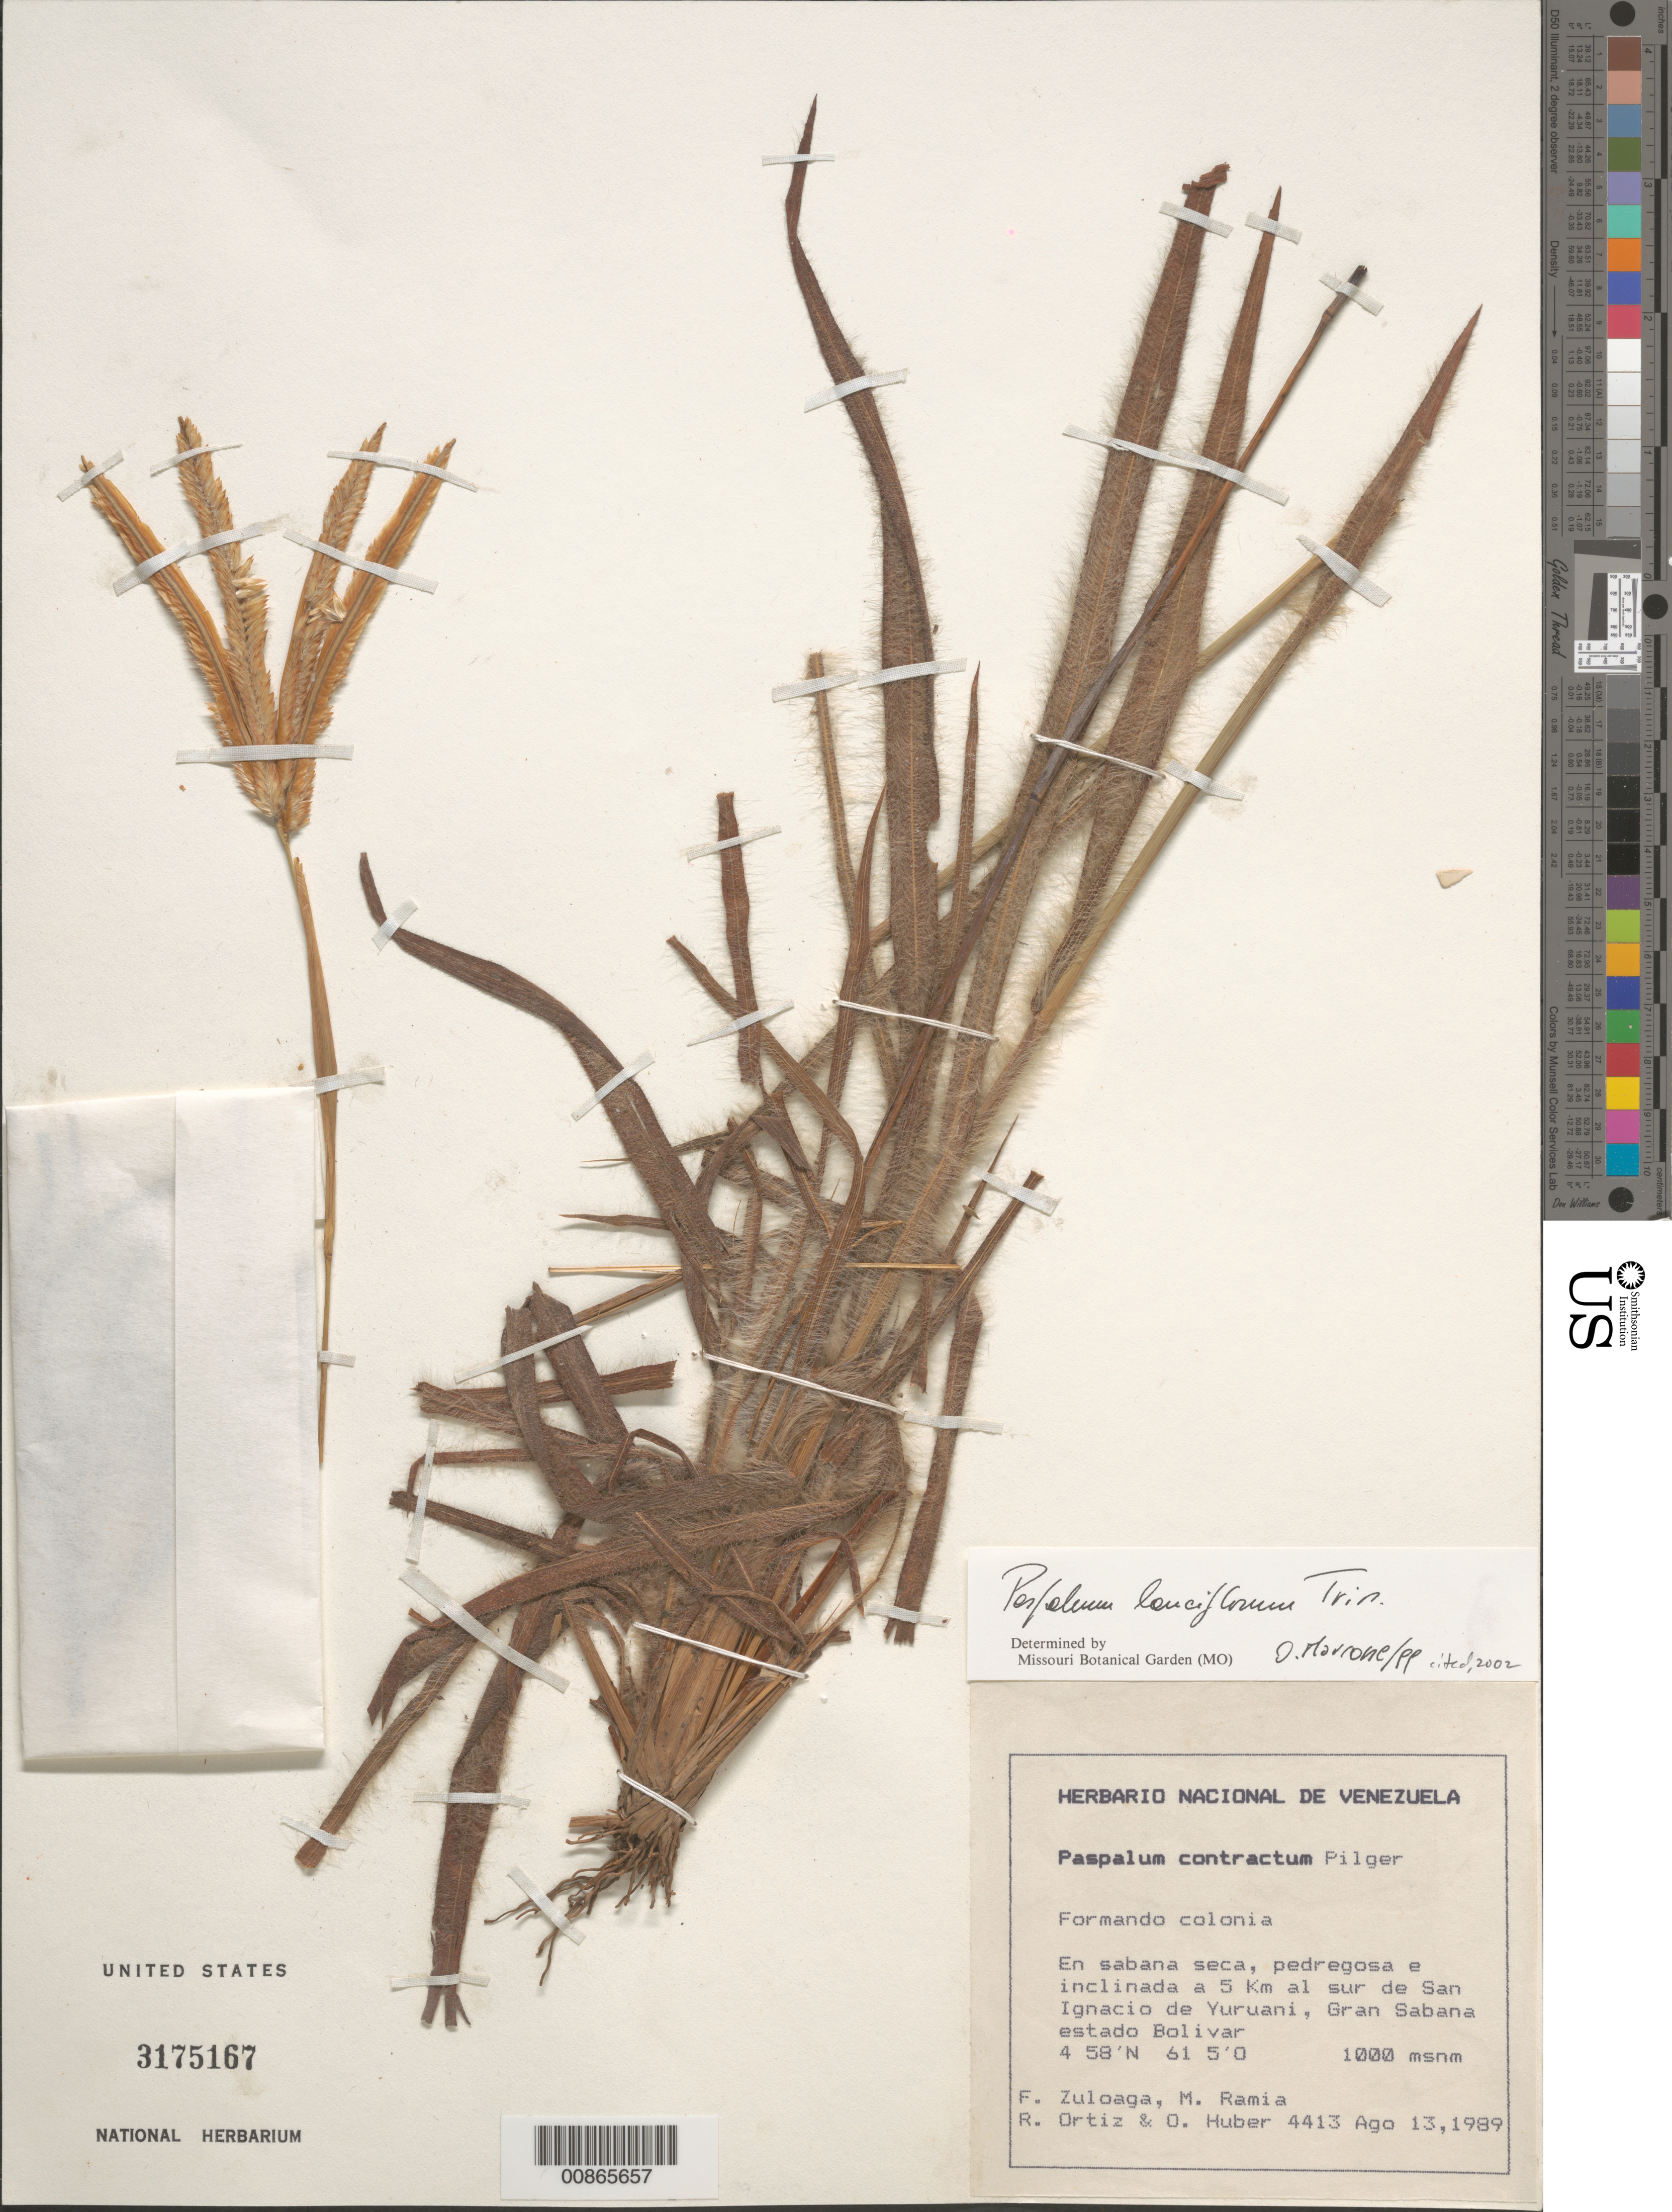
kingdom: Plantae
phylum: Tracheophyta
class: Liliopsida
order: Poales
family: Poaceae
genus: Paspalum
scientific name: Paspalum lanciflorum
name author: Trin.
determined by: Morrone, O. N., (SI), Instituto de Botánica Darwinion (Argentina)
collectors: F. O. Zuloaga, M. Ramia, R. Ortíz & O. Huber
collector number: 4413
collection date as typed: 13-Aug-89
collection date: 1989-08-13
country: Venezuela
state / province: Bolívar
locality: Gran Sabana, 5 km S of San Ignacio de Yuruani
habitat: Sabana seco, pedregosa e inclinada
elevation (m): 1000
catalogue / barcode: US 3175167